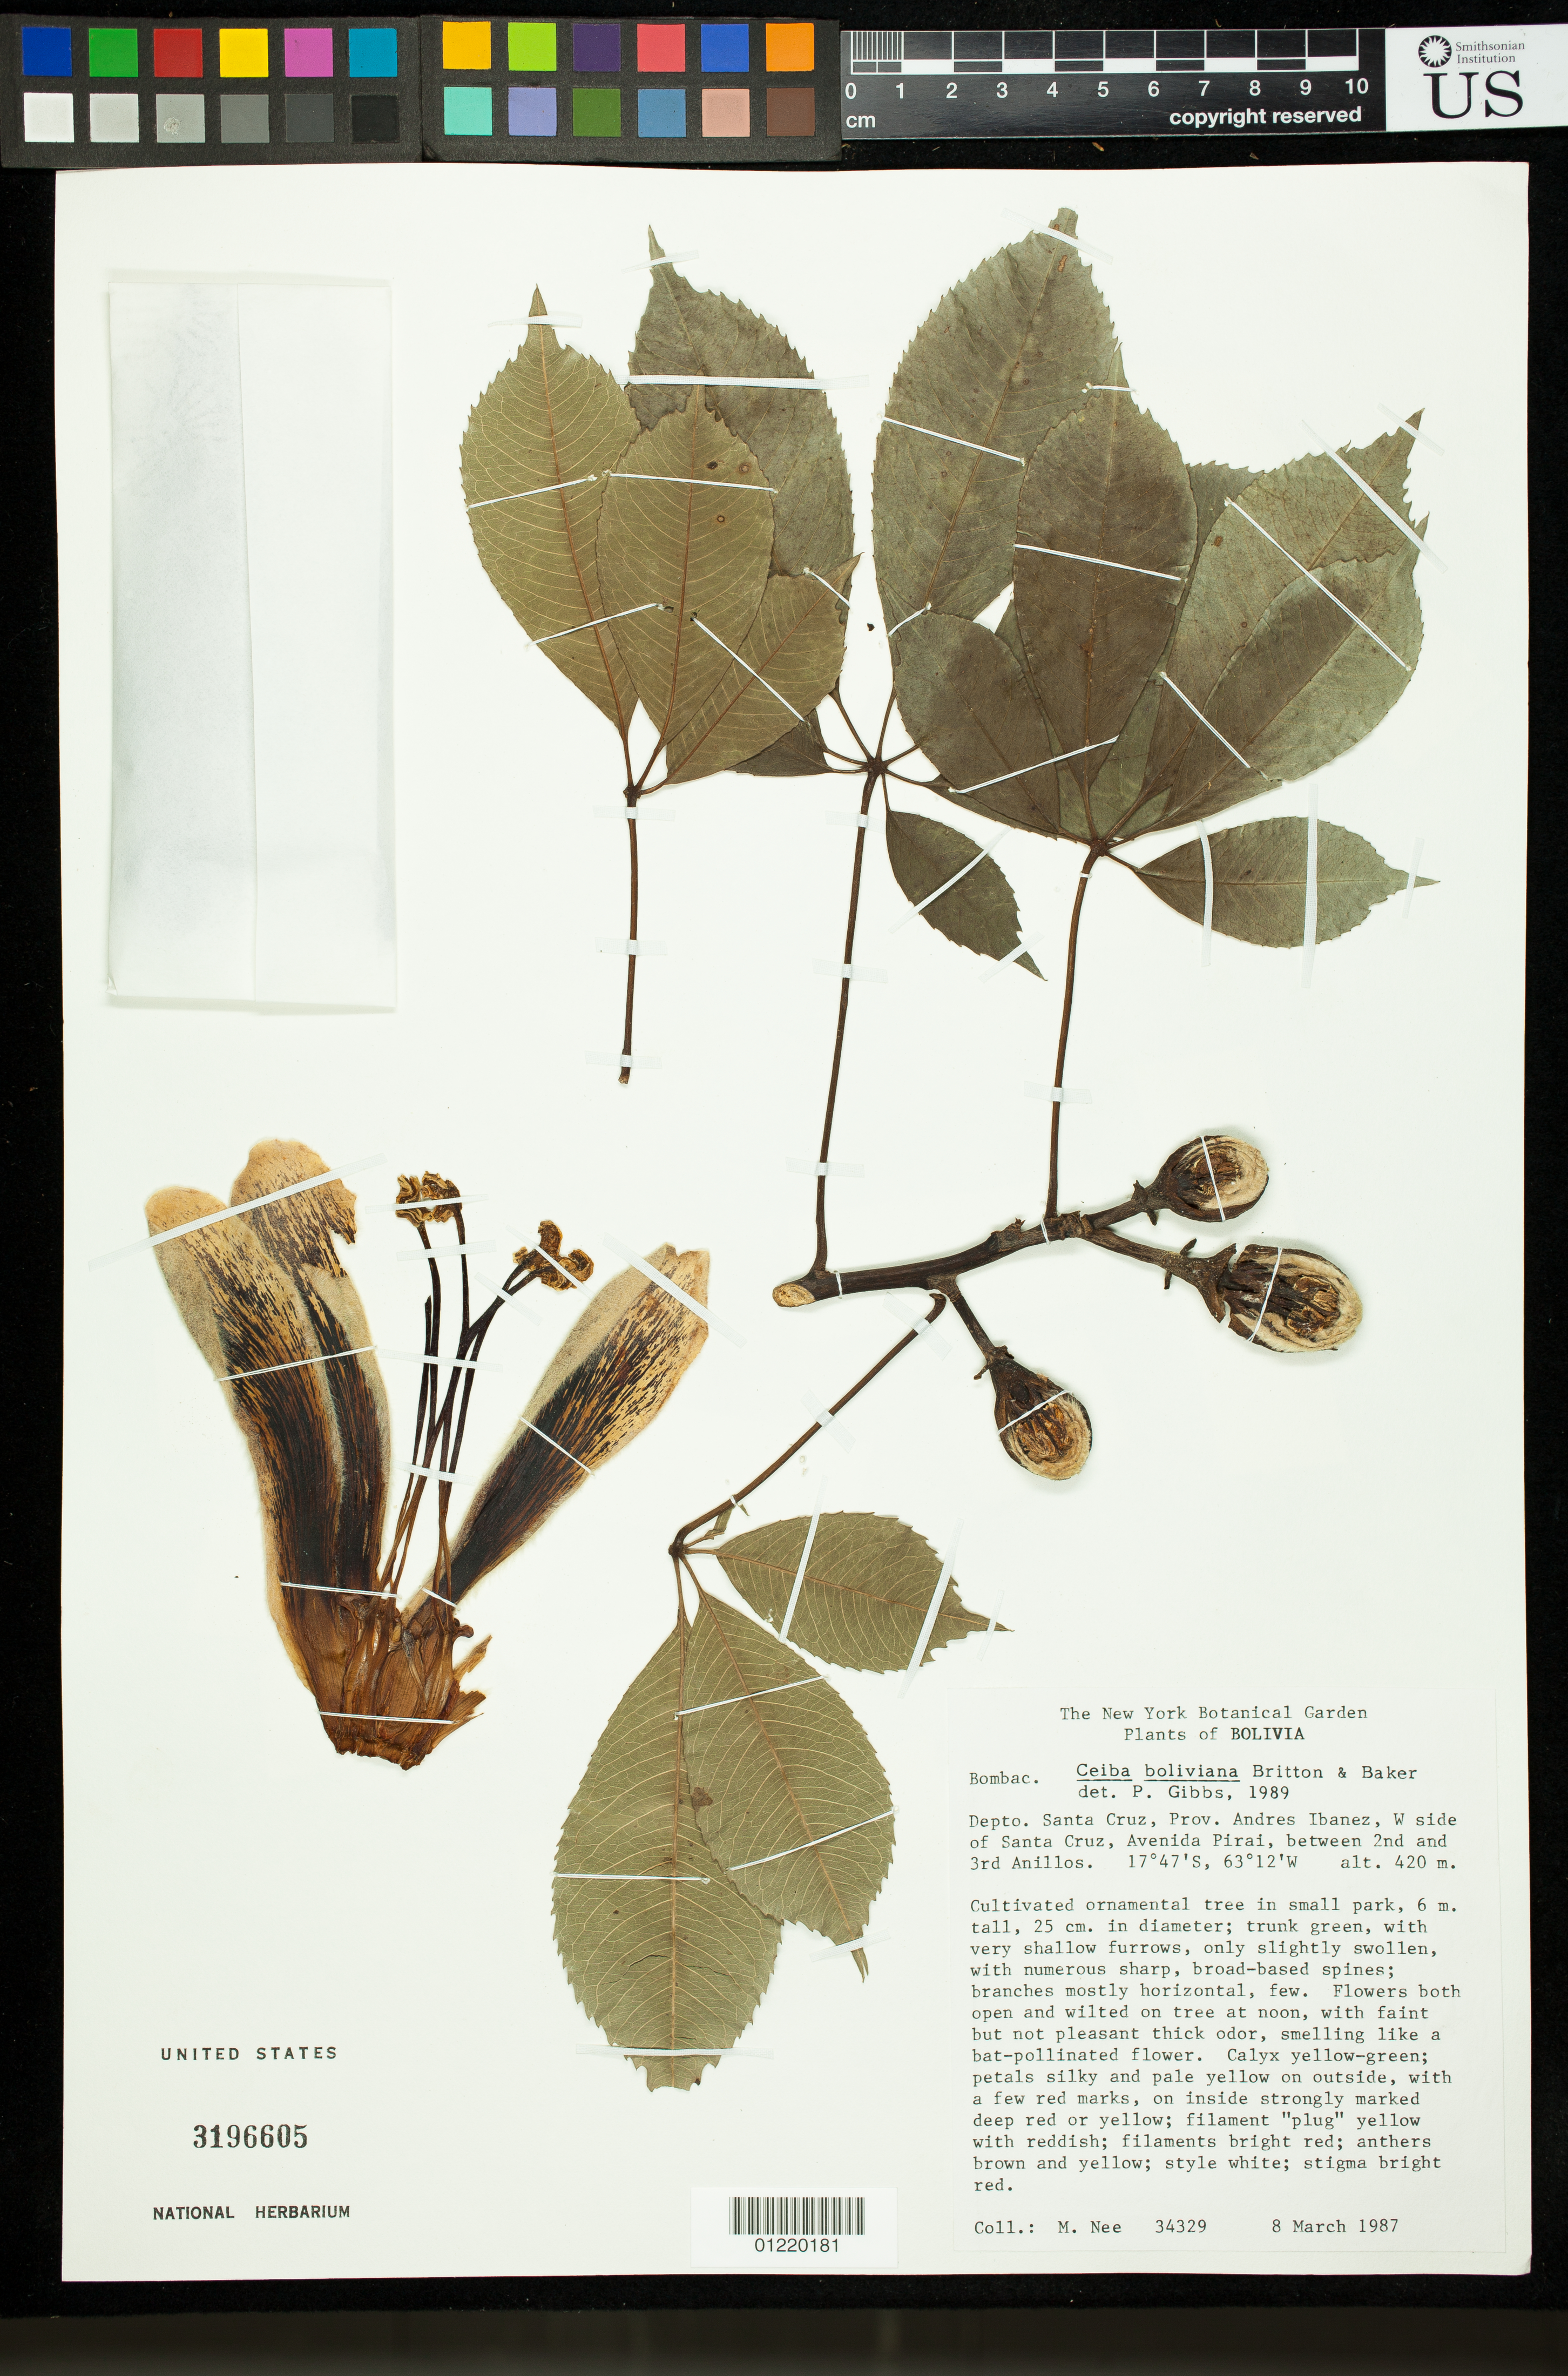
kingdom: Plantae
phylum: Tracheophyta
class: Magnoliopsida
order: Malvales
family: Malvaceae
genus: Ceiba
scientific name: Ceiba boliviana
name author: Britten & Baker f.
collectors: M. Nee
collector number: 34329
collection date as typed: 3/8/1987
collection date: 1987-03-08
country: Bolivia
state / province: Santa Cruz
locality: Prov. Andres Ibanez: W side of Santa Cruz, Avenida Pirai, between 2nd and 3rd Anillos. Cultivated.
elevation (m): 420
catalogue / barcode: US 3196605